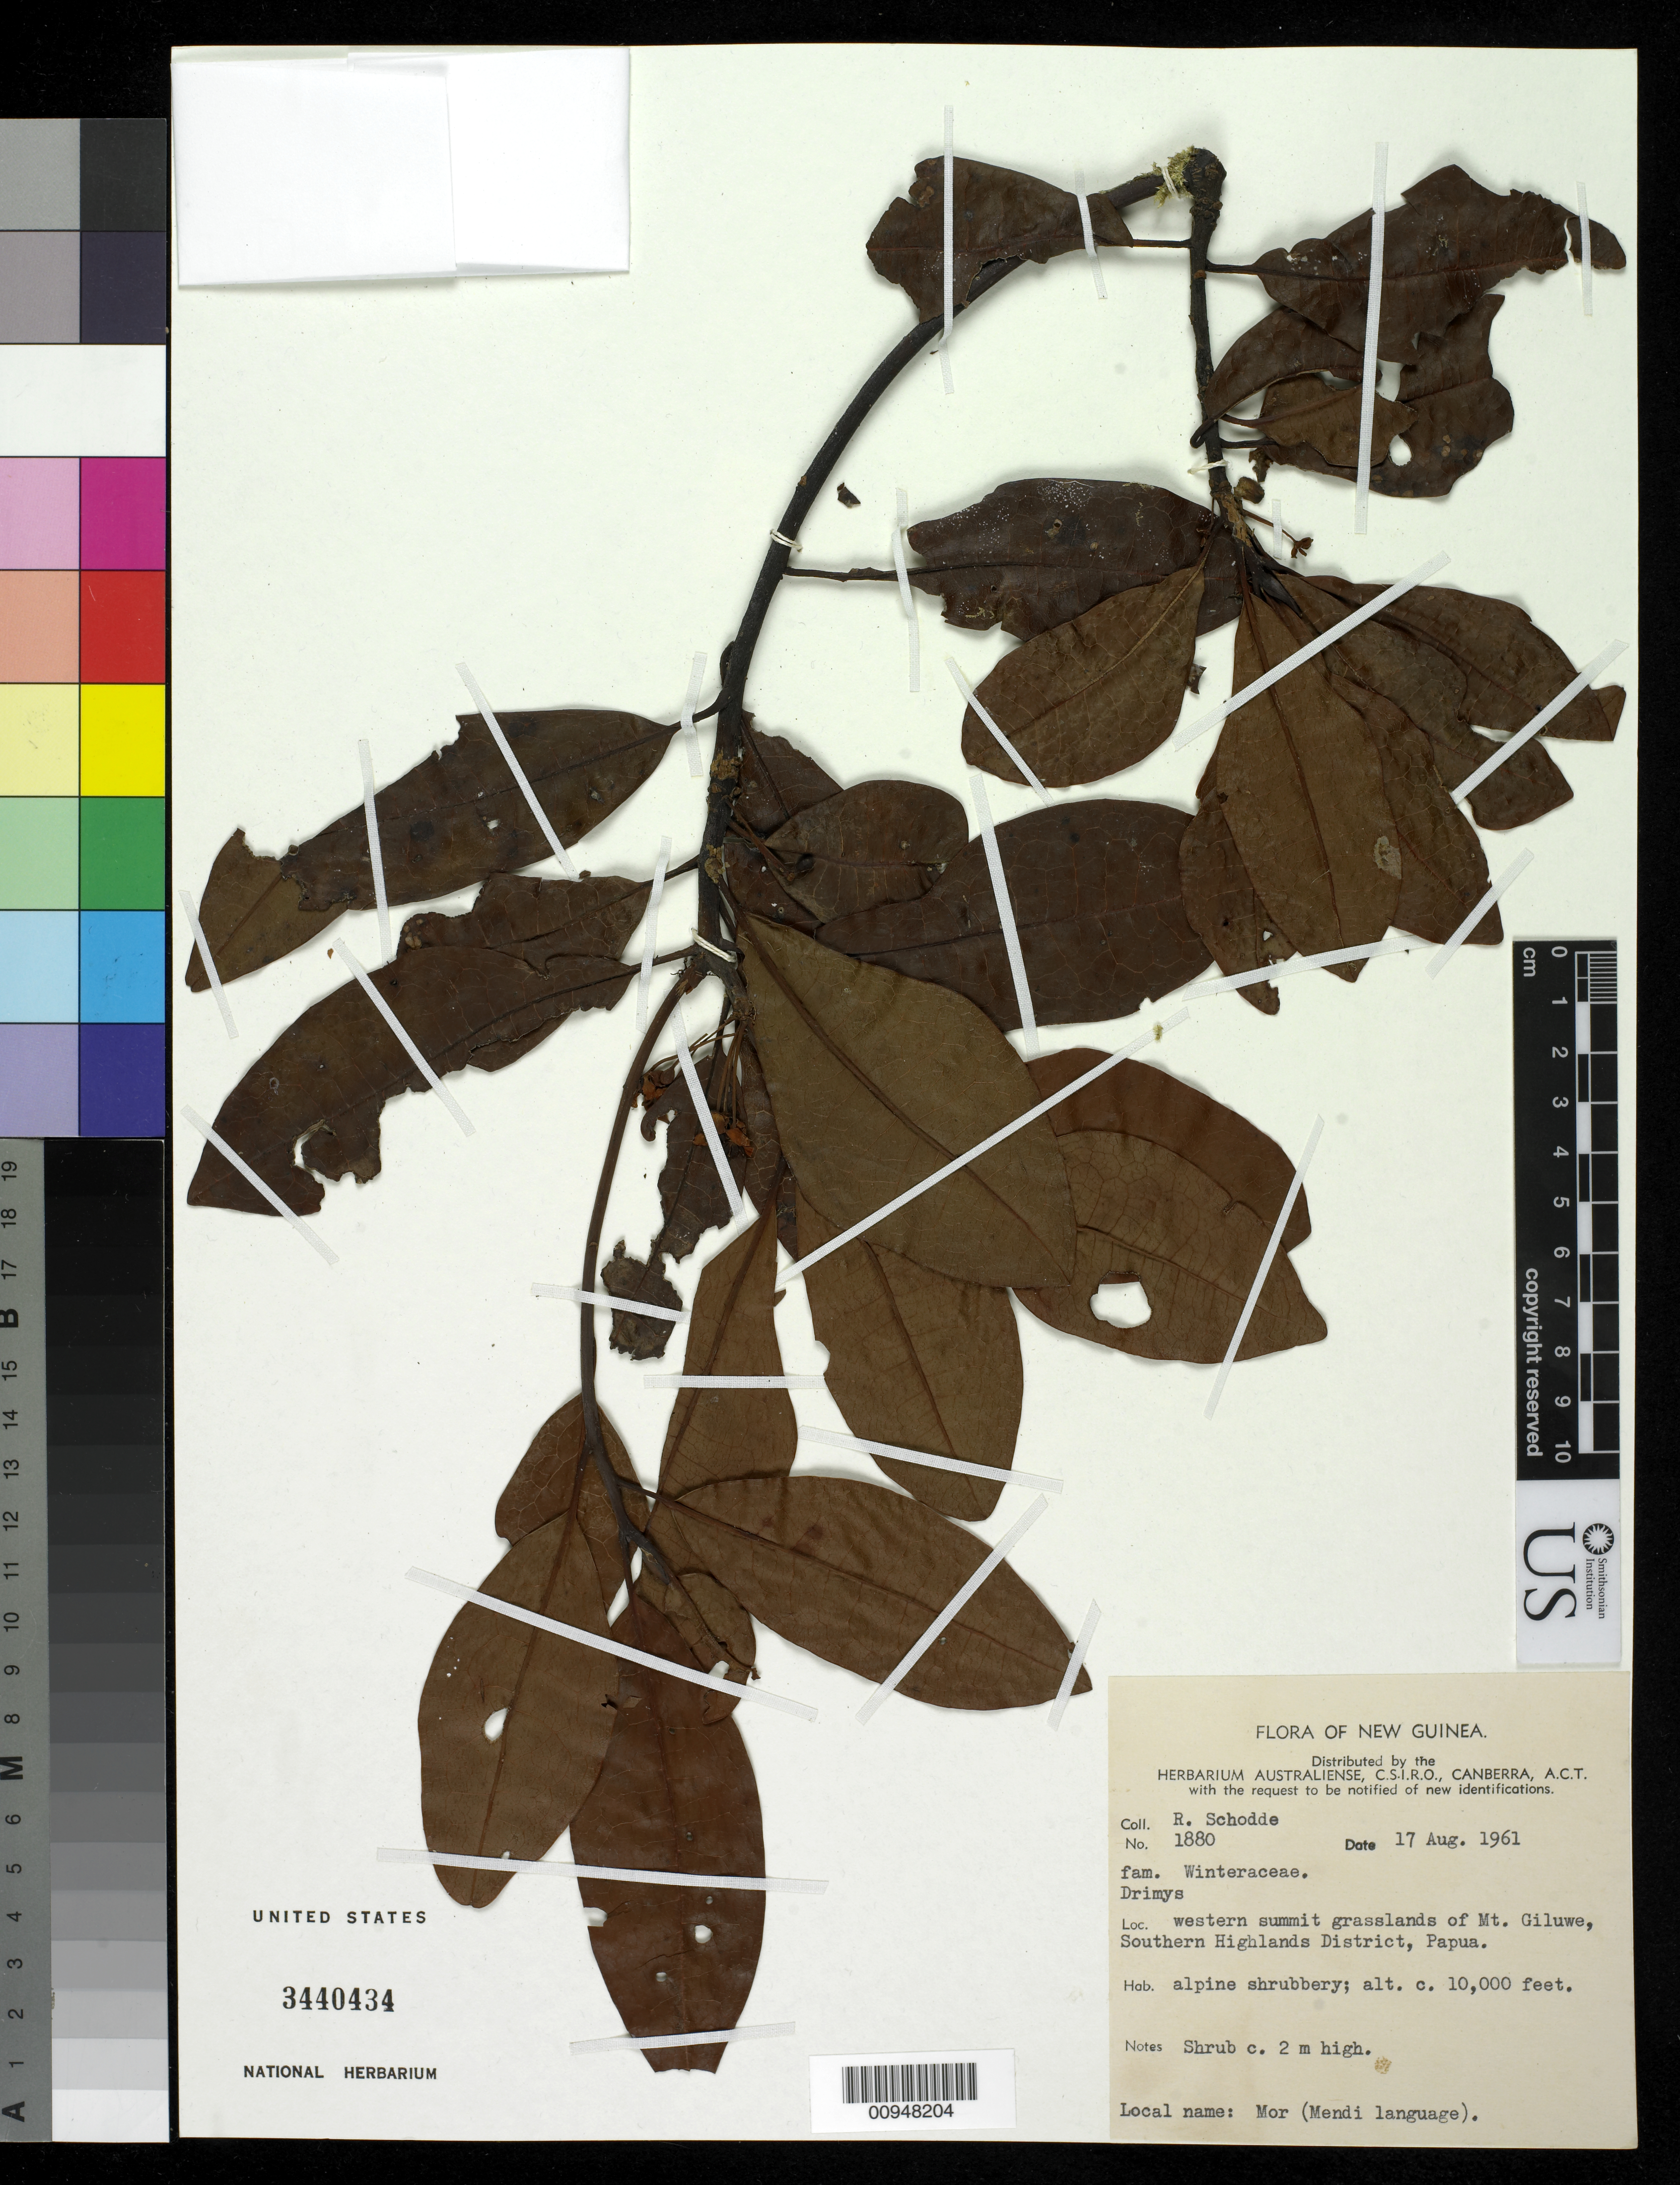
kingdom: Plantae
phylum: Tracheophyta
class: Magnoliopsida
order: Canellales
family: Winteraceae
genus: Tasmannia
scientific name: Tasmannia piperita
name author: (Hook. f.) Miers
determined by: Strong, Mark T., (BOT), Smithsonian Institution - National Museum of Natural History (UNITED STATES)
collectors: R. Schodde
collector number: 1880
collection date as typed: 17 Aug 1961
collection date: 1961-08-17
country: Papua New Guinea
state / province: Southern Highlands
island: New Guinea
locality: W summit grasslands of Mt. Giluwe.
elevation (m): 3048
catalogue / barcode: US 3440434